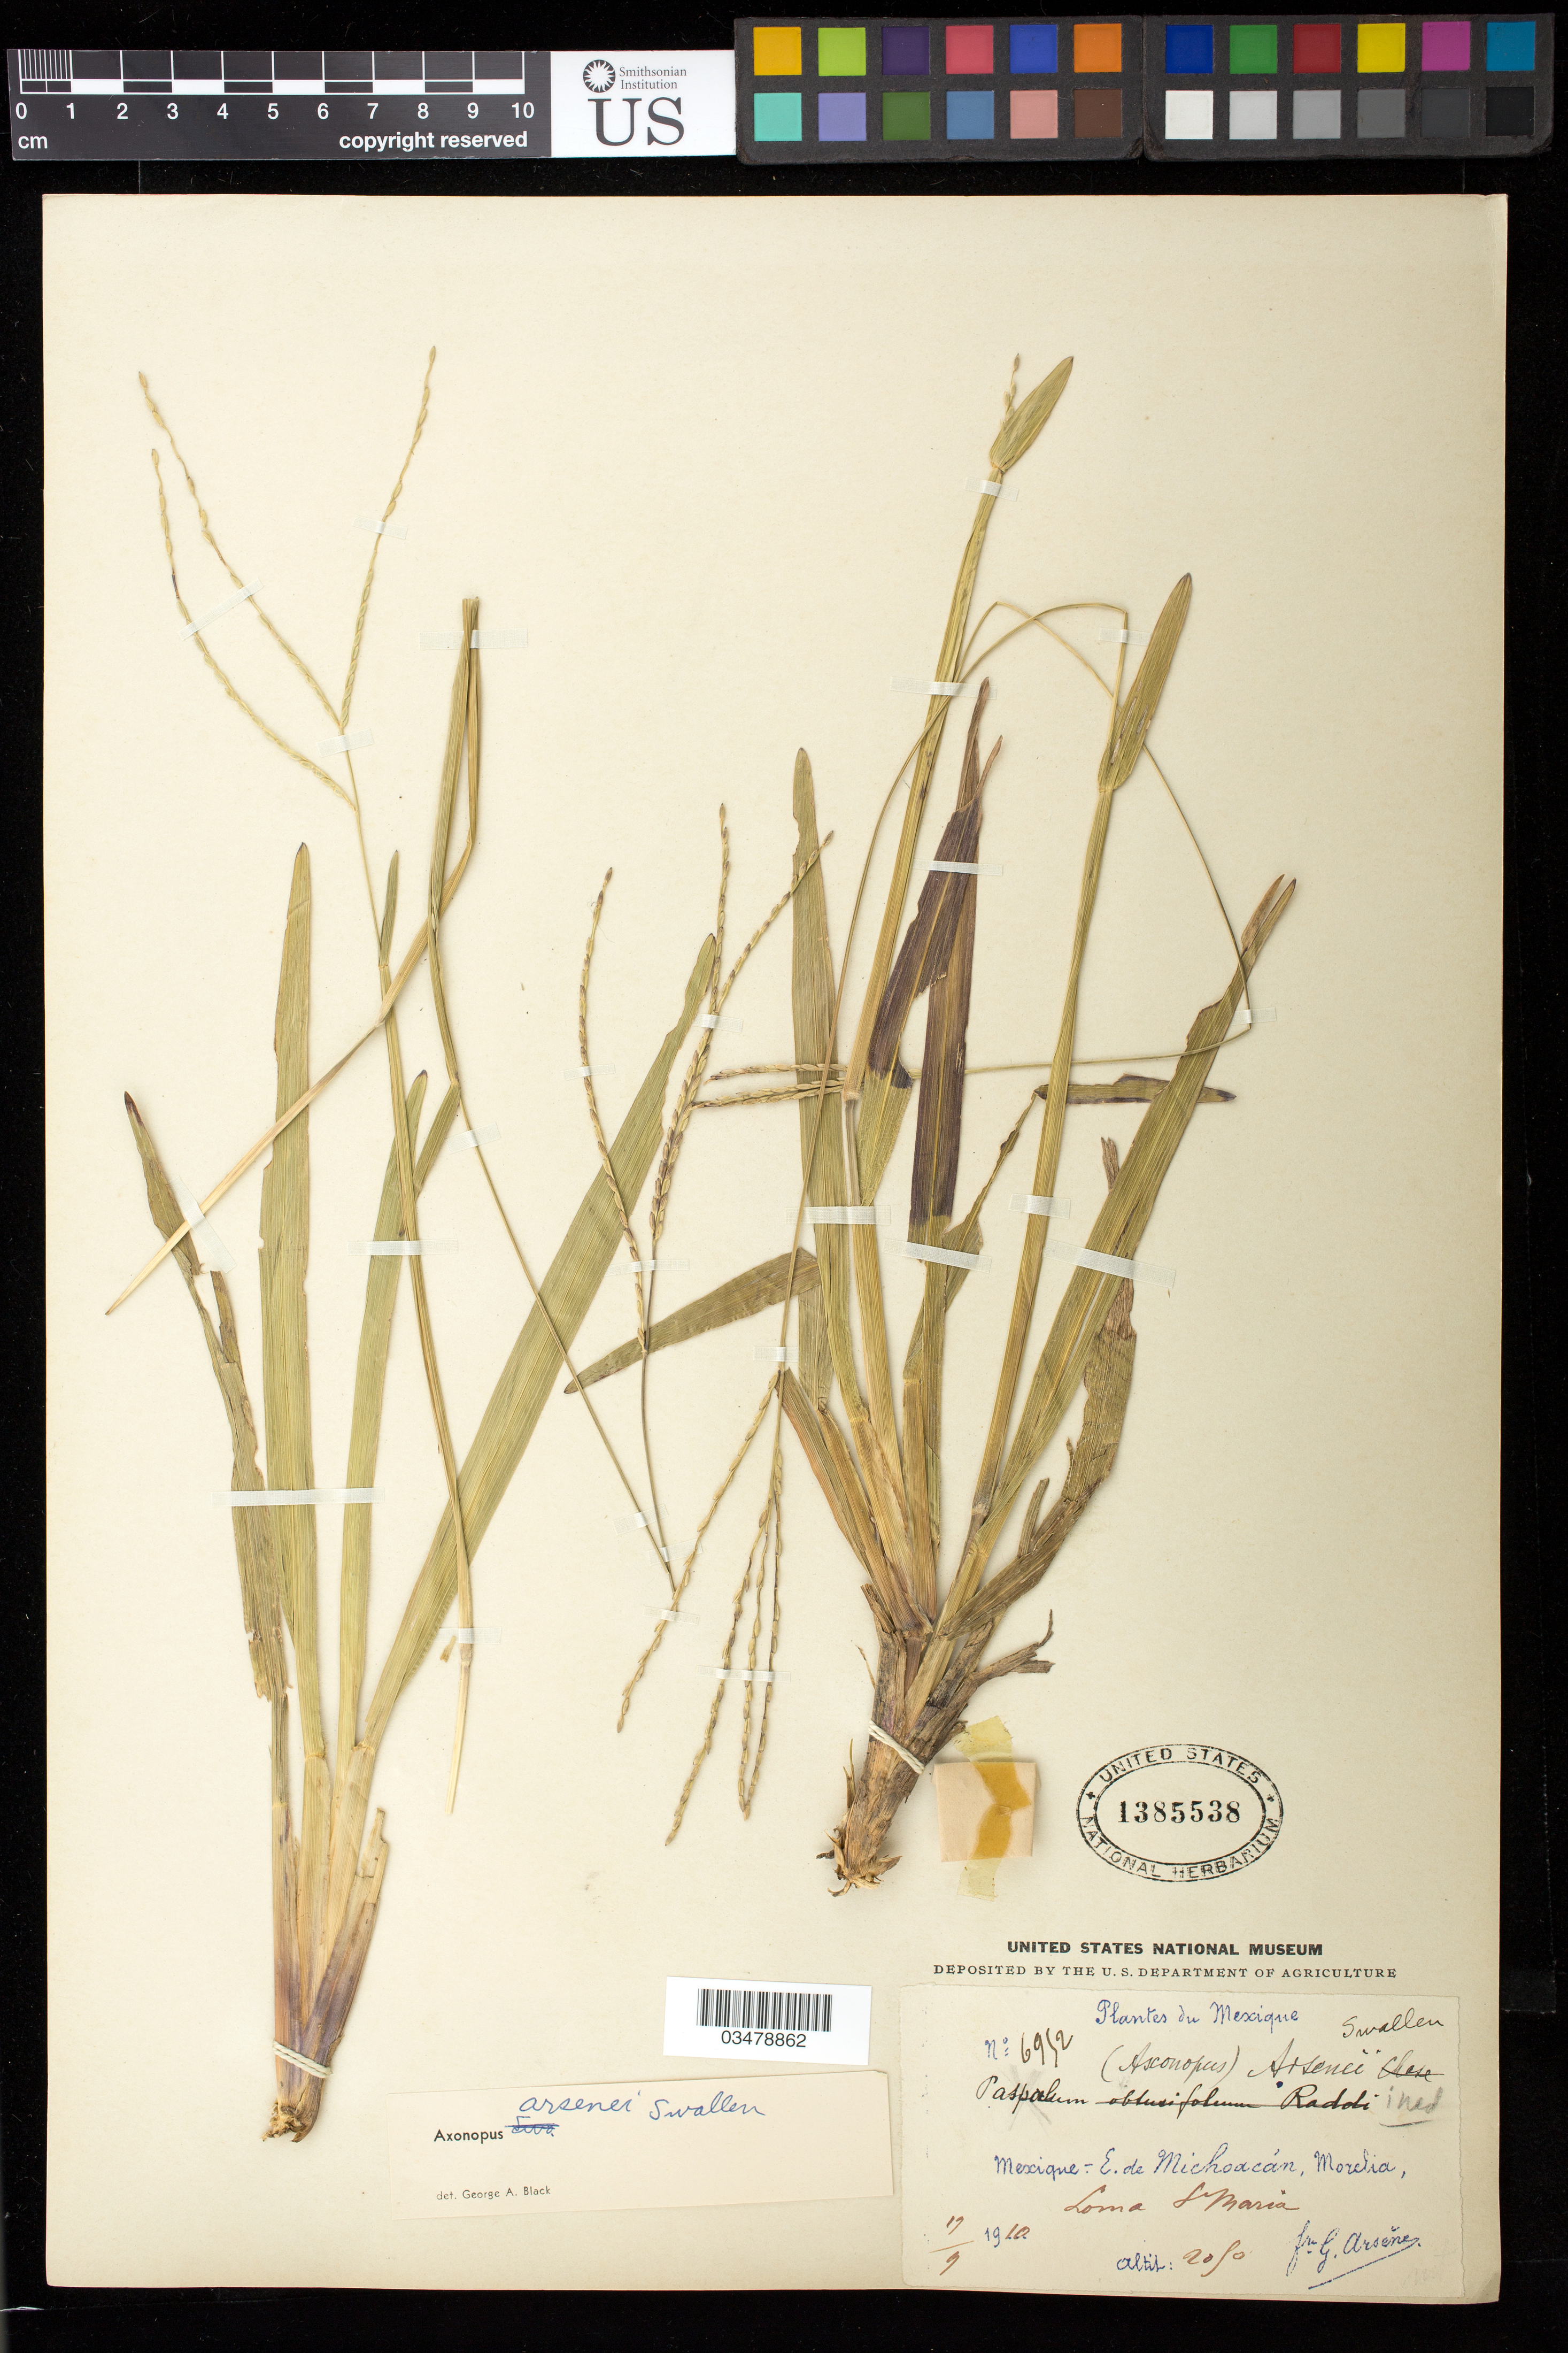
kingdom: Plantae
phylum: Tracheophyta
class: Liliopsida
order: Poales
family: Poaceae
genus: Axonopus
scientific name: Axonopus arsenei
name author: Swallen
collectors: Bro. G. Arsène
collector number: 6972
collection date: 1910-09-19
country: Mexico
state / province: Michoacán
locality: Loma Santa María. Vicinity of Morelia.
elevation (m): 2050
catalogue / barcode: US 1385538